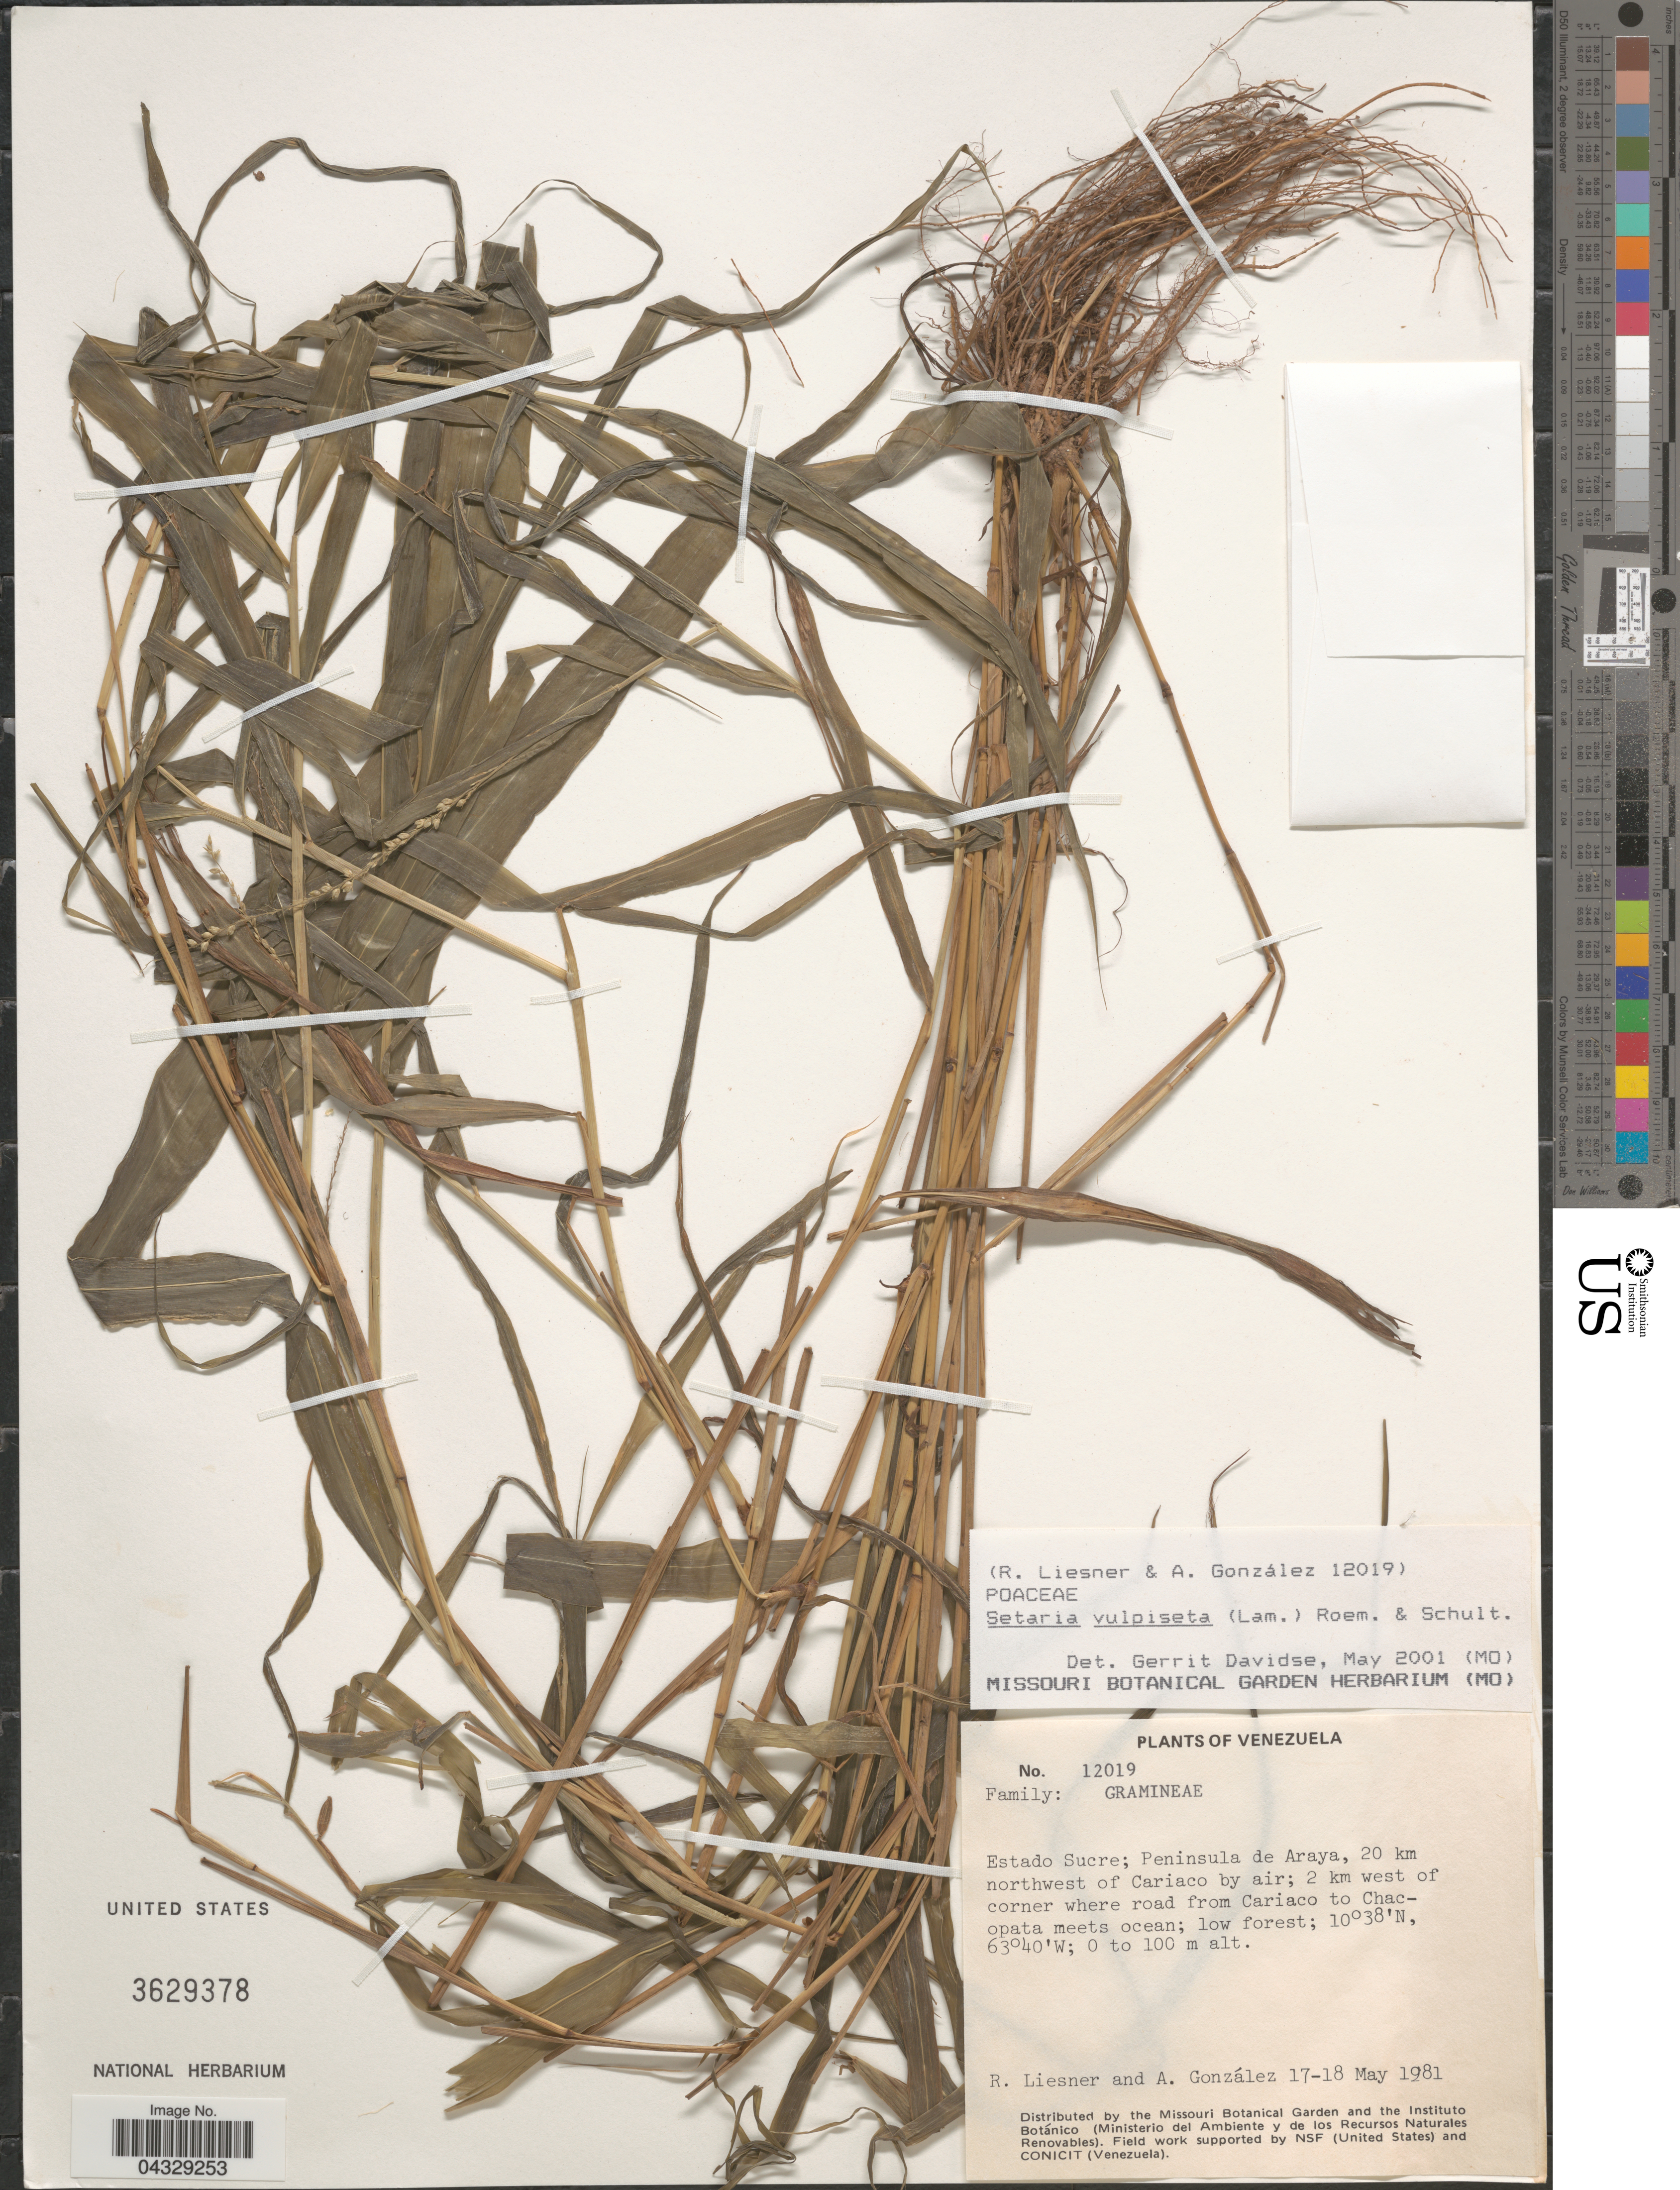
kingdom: Plantae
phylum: Tracheophyta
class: Liliopsida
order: Poales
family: Poaceae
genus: Setaria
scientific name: Setaria vulpiseta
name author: (Lam.) Roem. & Schult.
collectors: R. L. Liesner & A. C. González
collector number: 12019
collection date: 1981-05-17/1981-05-18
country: Venezuela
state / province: Sucre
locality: Estado Sucre; Peninsula de Araya, 20 km northwest of Cariaco by air; 2 km west of corner where road from Cariaco to Chacopata meets ocean; low forest.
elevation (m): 0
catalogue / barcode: US 3629378